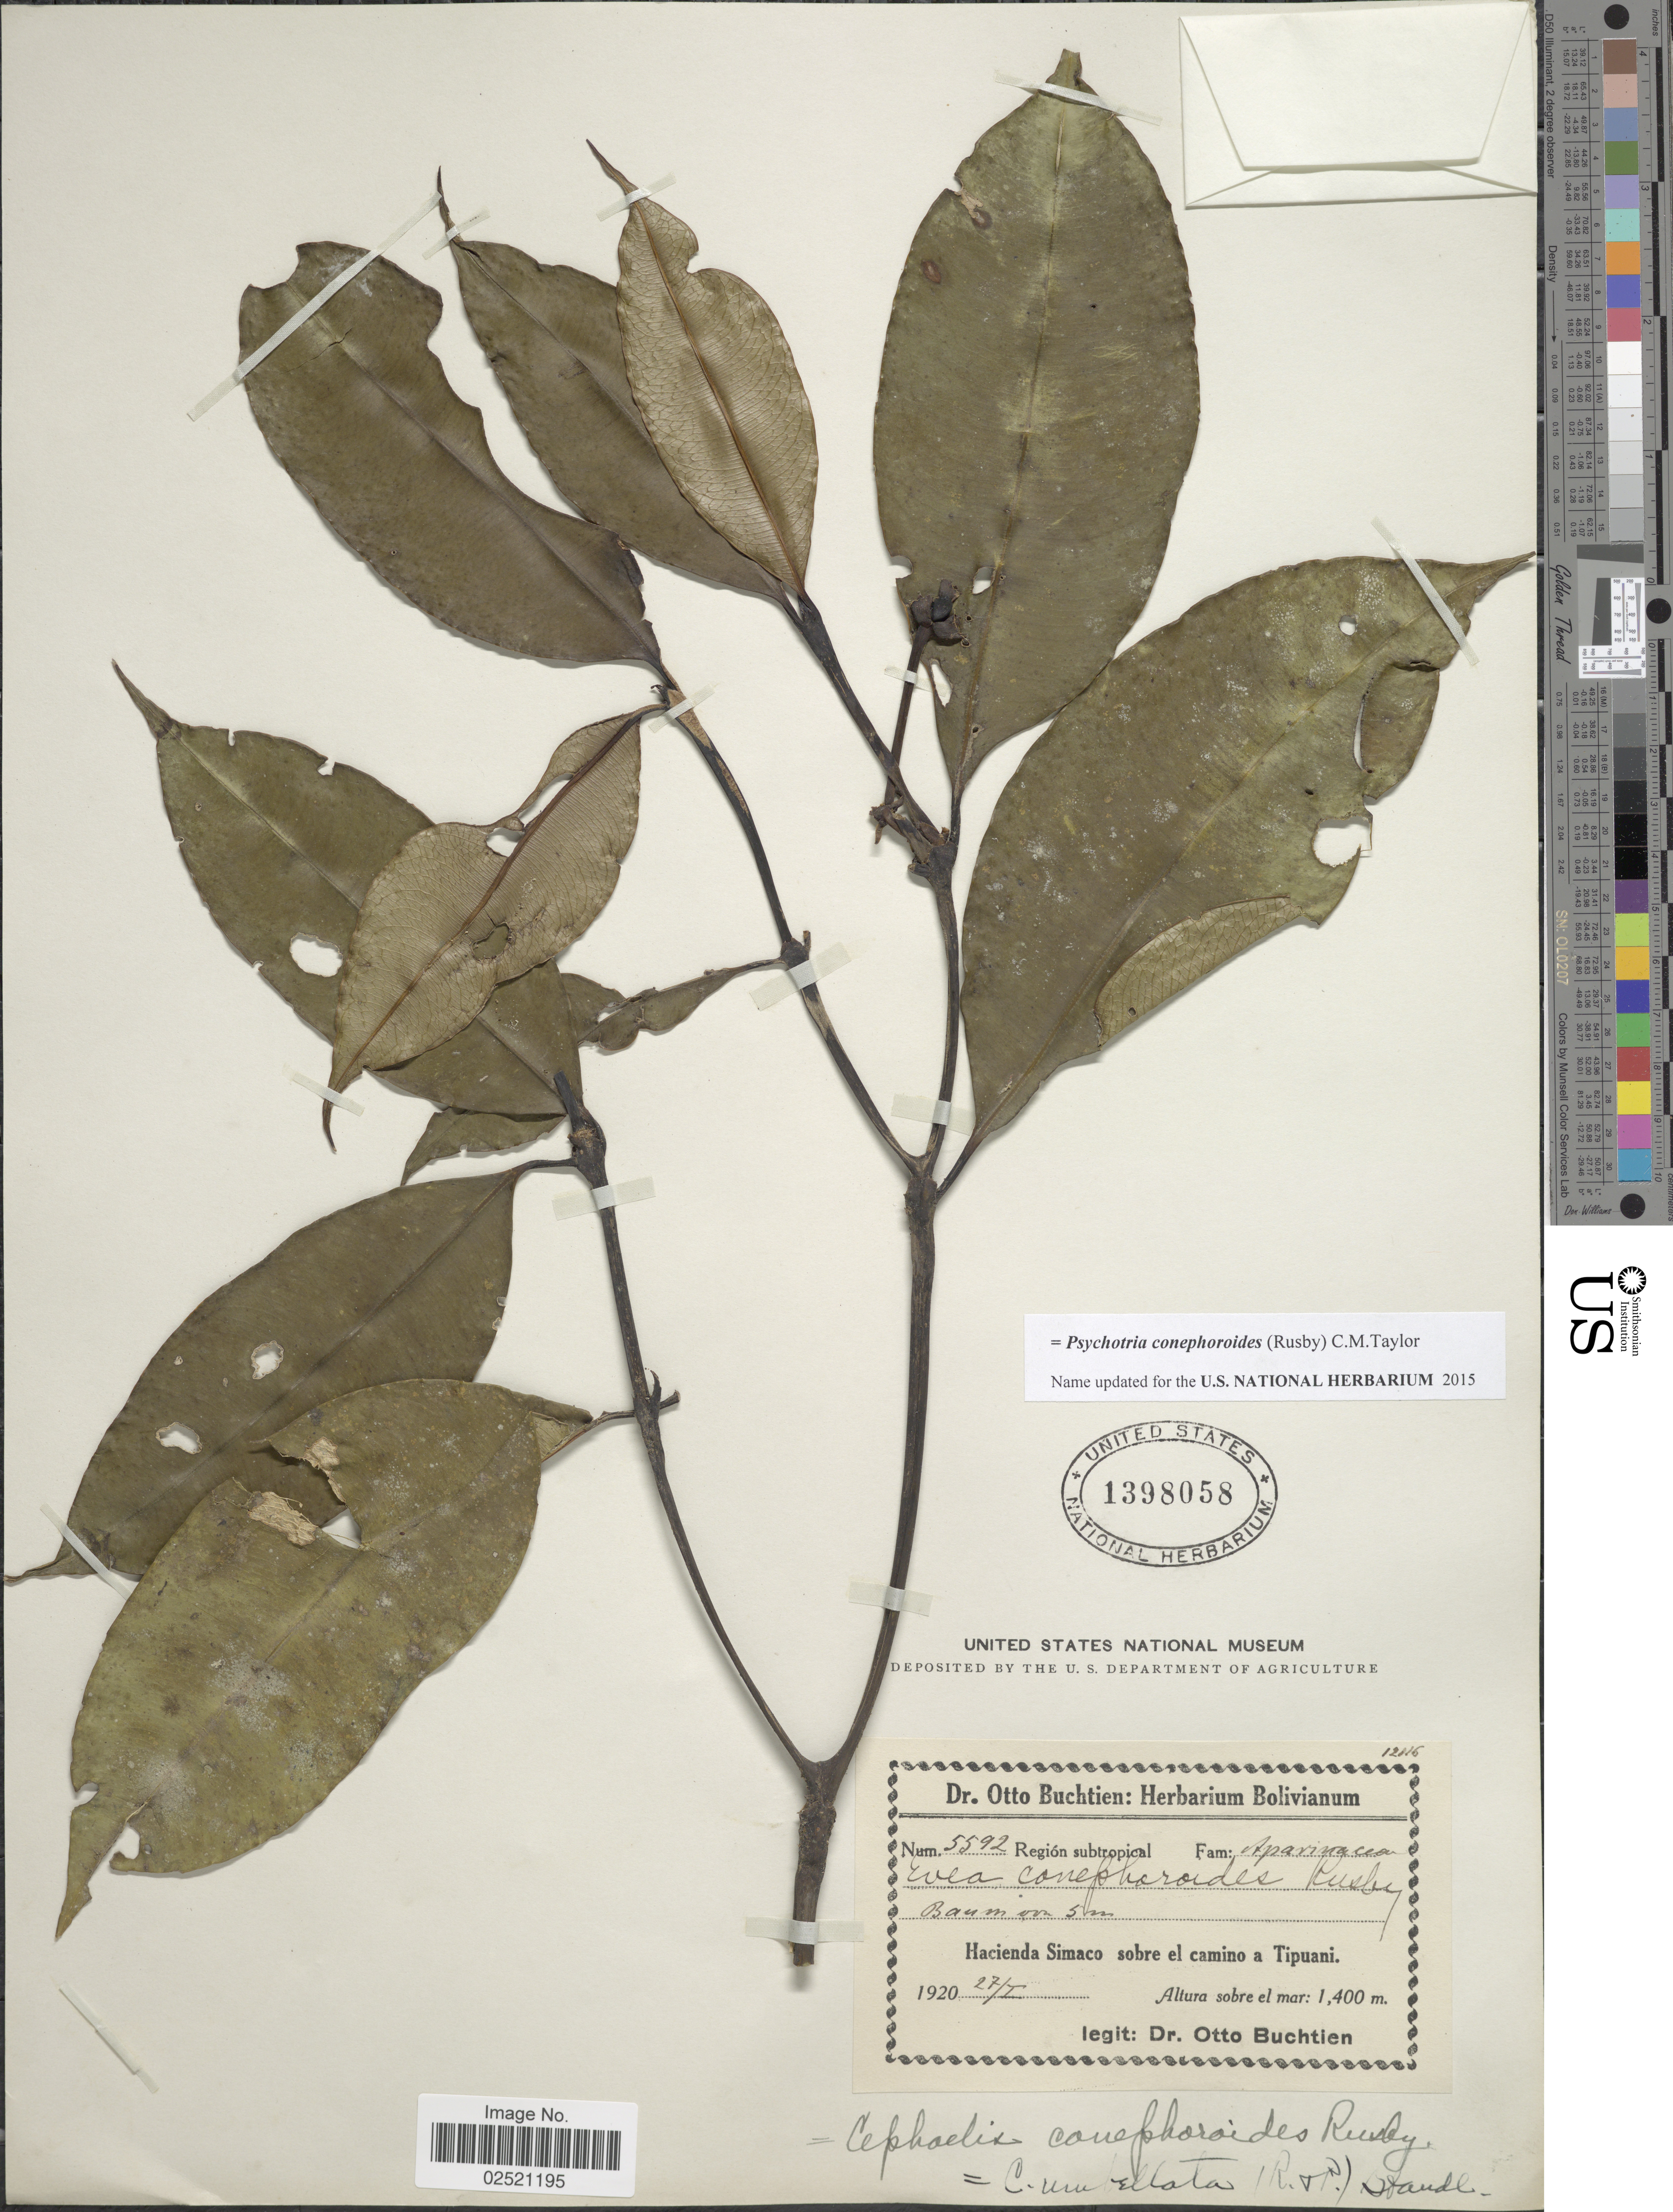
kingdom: Plantae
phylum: Tracheophyta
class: Magnoliopsida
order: Gentianales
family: Rubiaceae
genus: Psychotria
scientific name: Psychotria conephoroides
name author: (Rusby) C.M. Taylor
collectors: O. Buchtien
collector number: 5592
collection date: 1920-01-27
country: Bolivia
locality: Region subtropical, Hacinda Simaco sobre el camino a Tipuani.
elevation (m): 1400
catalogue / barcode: US 1398058